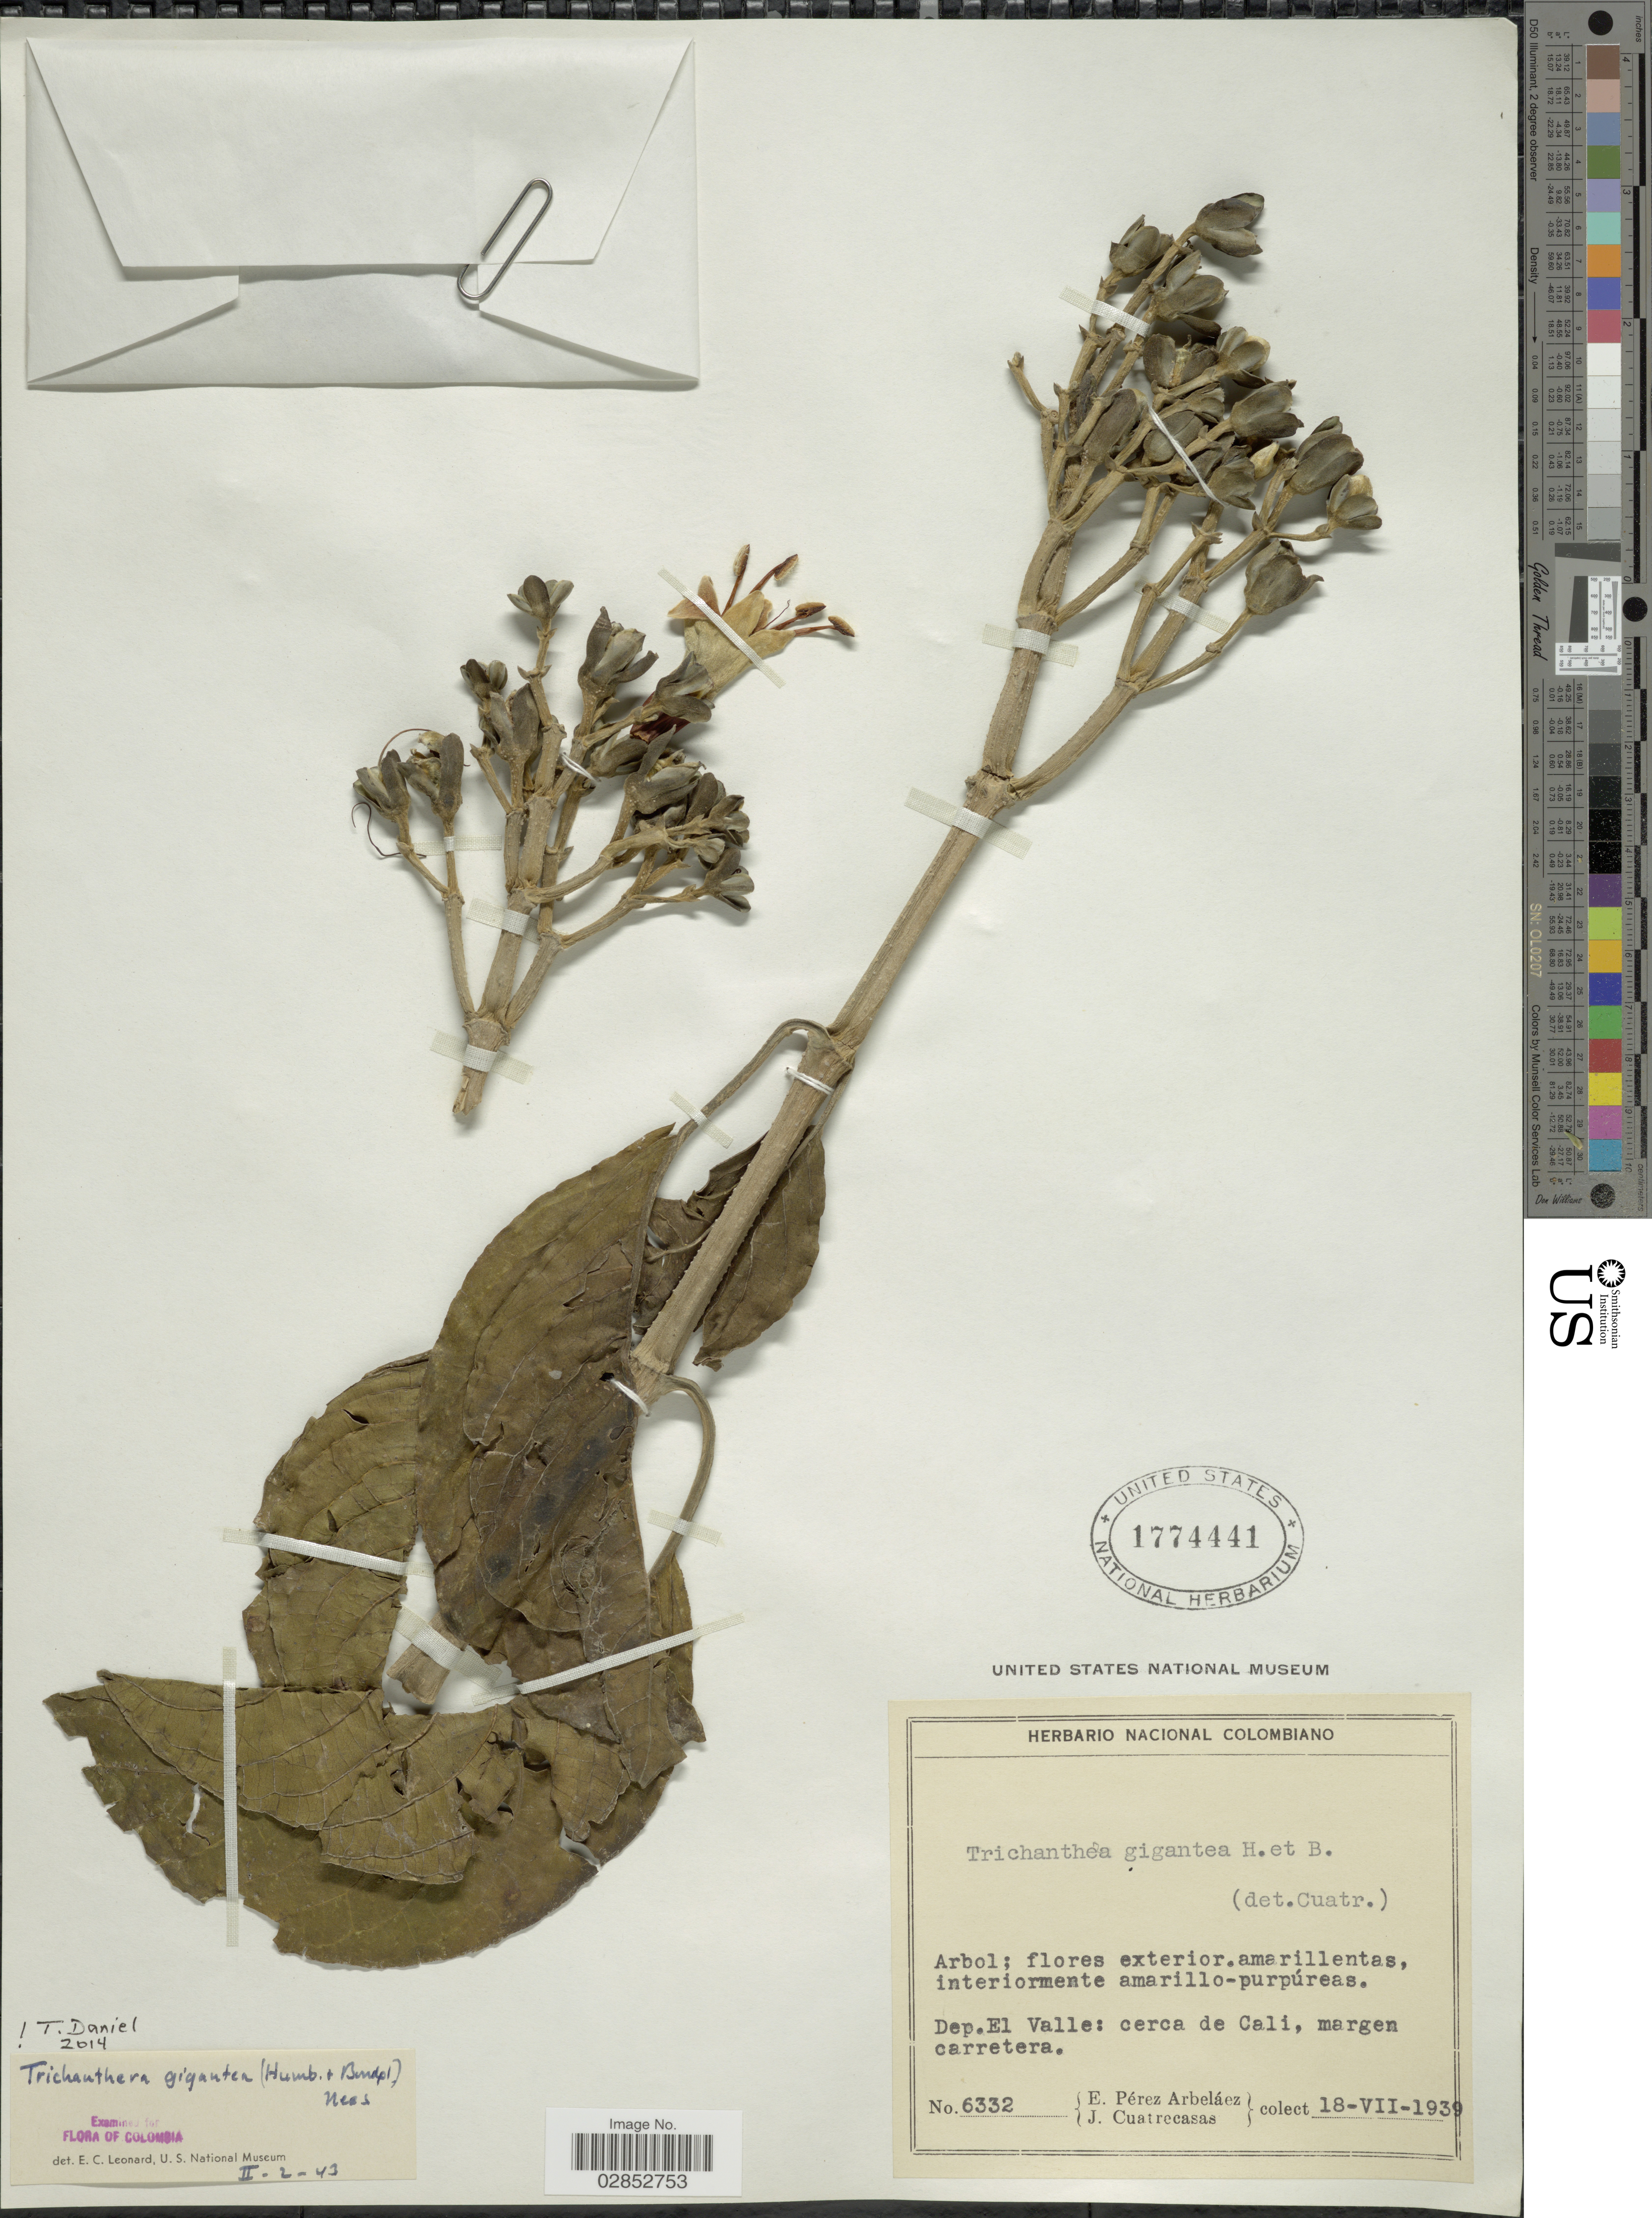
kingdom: Plantae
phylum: Tracheophyta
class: Magnoliopsida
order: Lamiales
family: Acanthaceae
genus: Trichanthera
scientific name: Trichanthera gigantea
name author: (Bonpl.) Nees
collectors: E. Pérez Arbeláez & J. Cuatrecasas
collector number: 6332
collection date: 1939-07-18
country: Colombia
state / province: Valle del Cauca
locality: Dep. El Valle: cerca de Cali, margen carretera.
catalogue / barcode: US 1774441